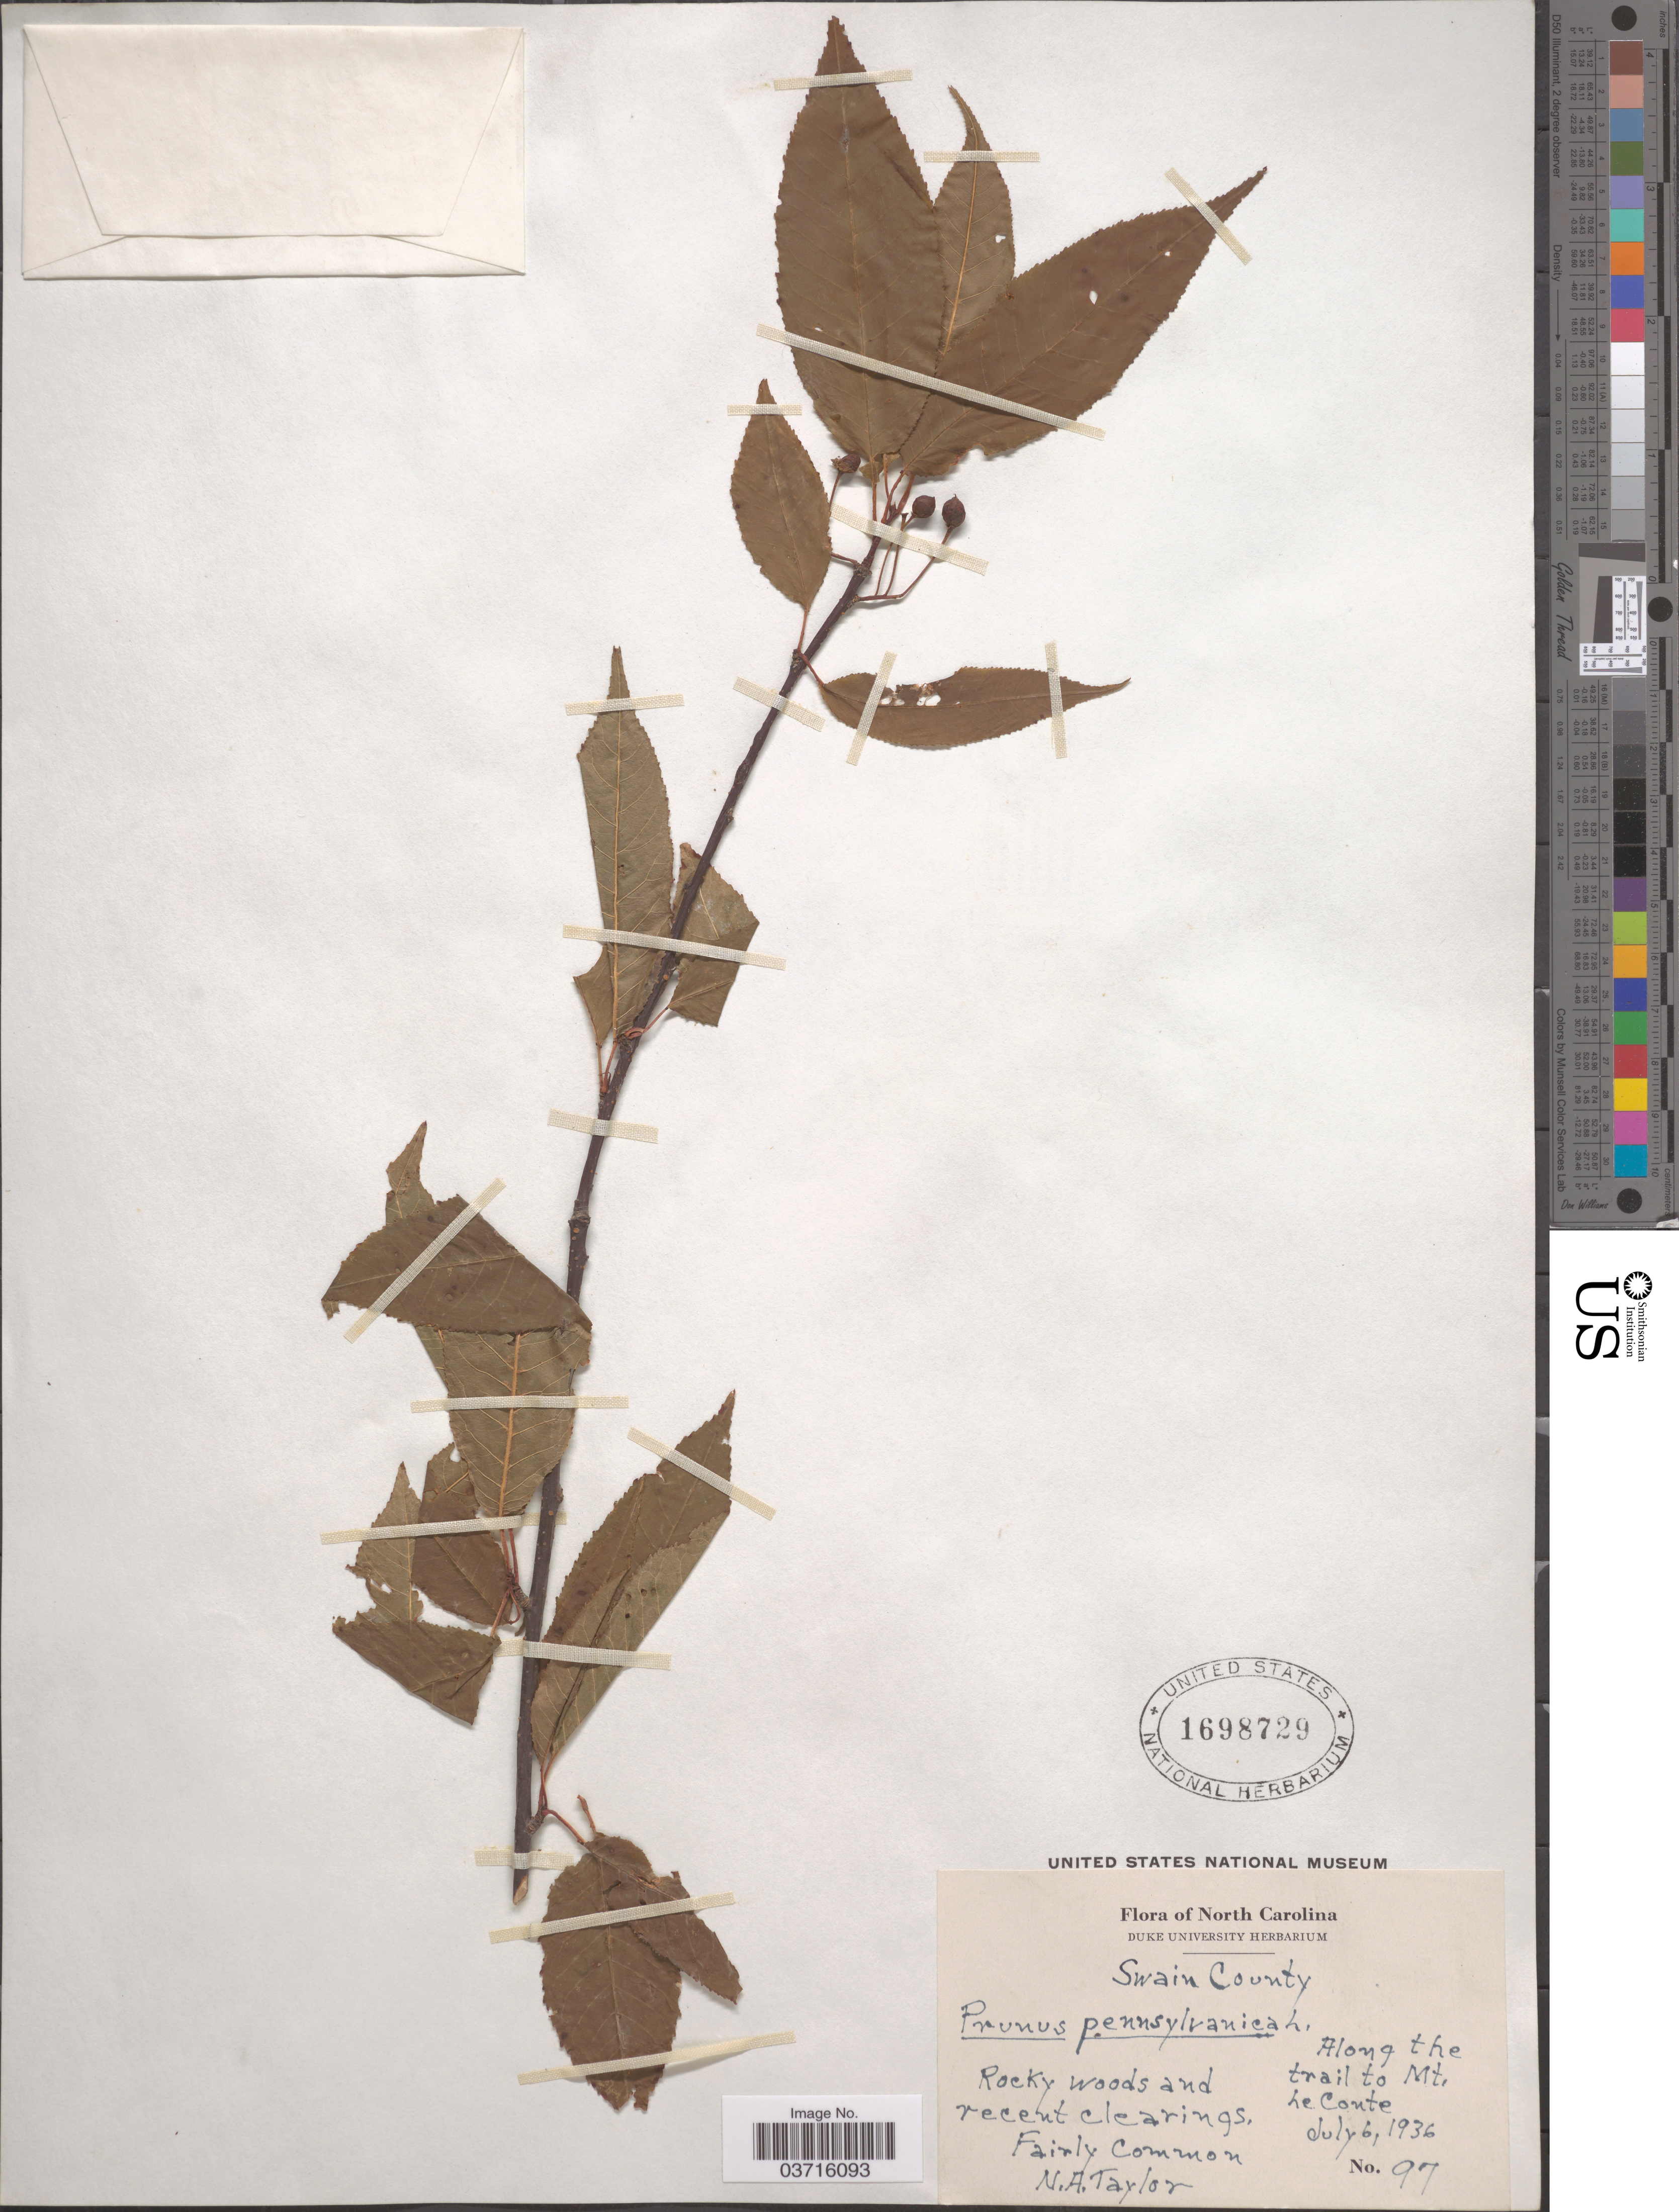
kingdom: Plantae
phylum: Tracheophyta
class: Magnoliopsida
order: Rosales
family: Rosaceae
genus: Prunus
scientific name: Prunus pensylvanica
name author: L. f.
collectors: N. Taylor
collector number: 97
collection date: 1936-07-06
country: United States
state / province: North Carolina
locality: Swain County. Along the trail to Mt. LeConte.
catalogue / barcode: US 1698729